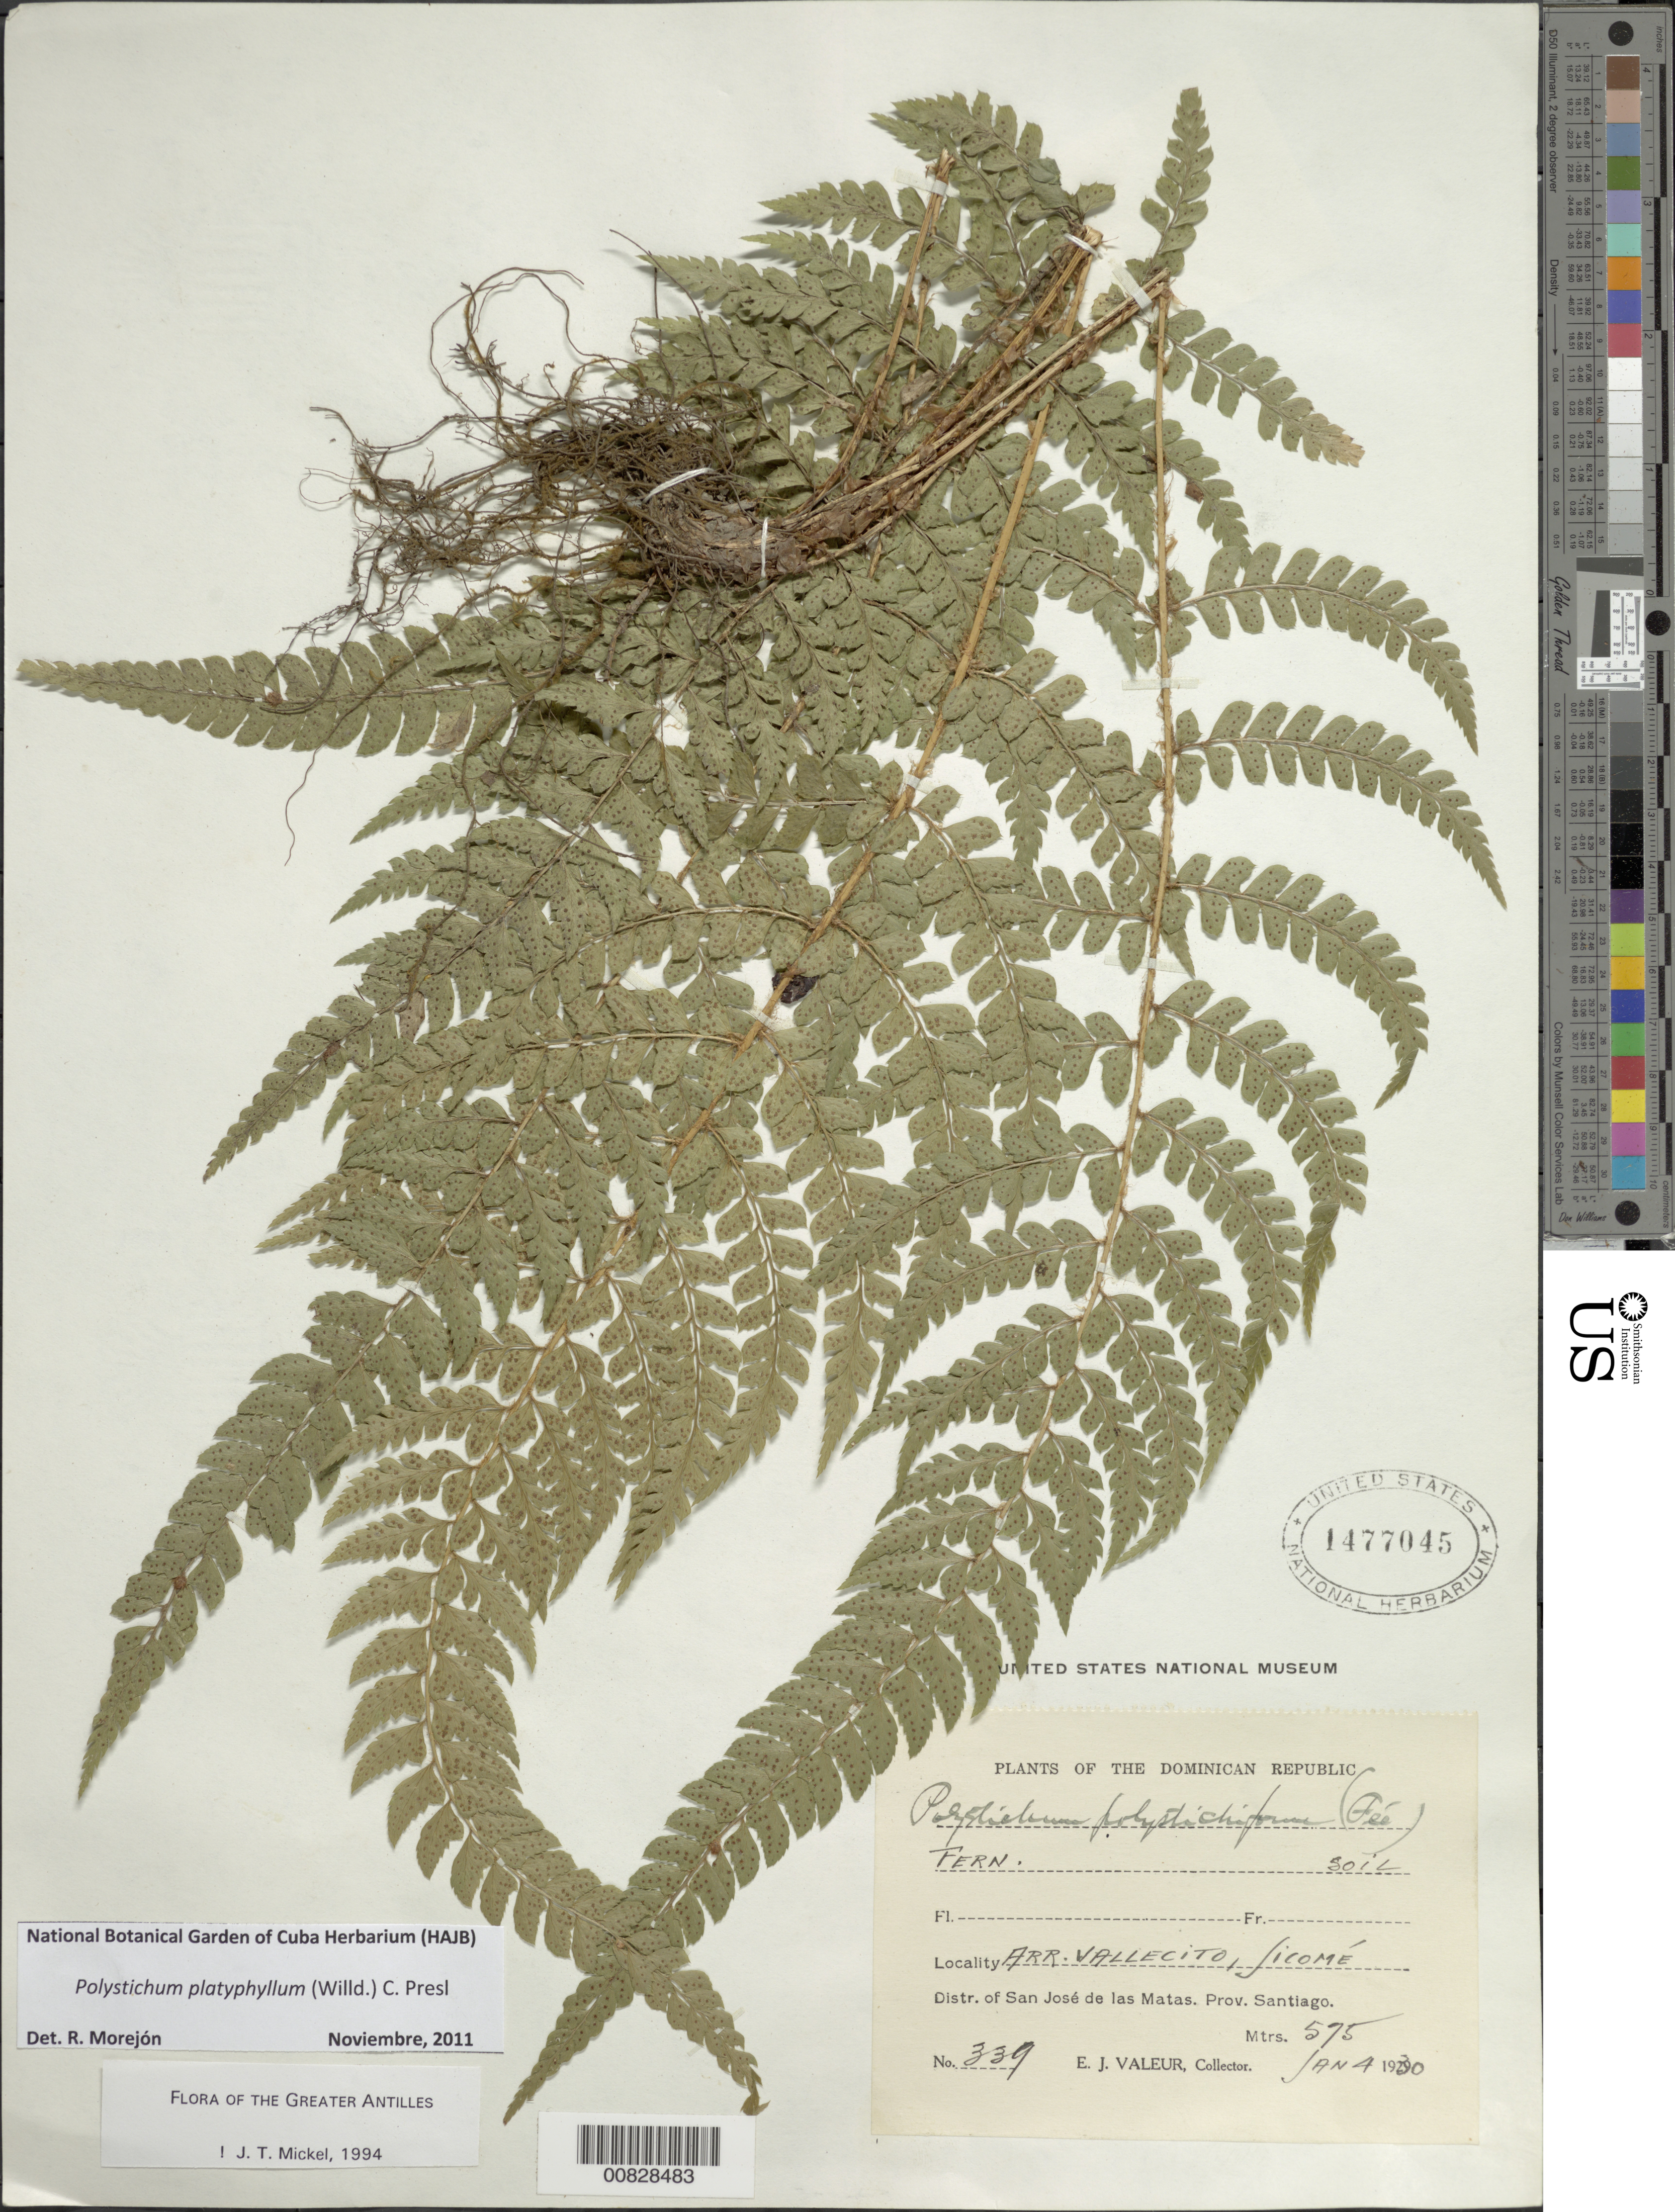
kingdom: Plantae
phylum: Tracheophyta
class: Polypodiopsida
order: Polypodiales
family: Dryopteridaceae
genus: Polystichum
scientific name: Polystichum platyphyllum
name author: (Willd.) C. Presl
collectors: E. Valeur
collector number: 339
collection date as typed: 04 Jan 1930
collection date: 1930-01-04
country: Dominican Republic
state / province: Santiago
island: Hispaniola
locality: Dist. San José de las Matas, Arr. Vallecito, Jicomé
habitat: On soil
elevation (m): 575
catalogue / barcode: US 1477045